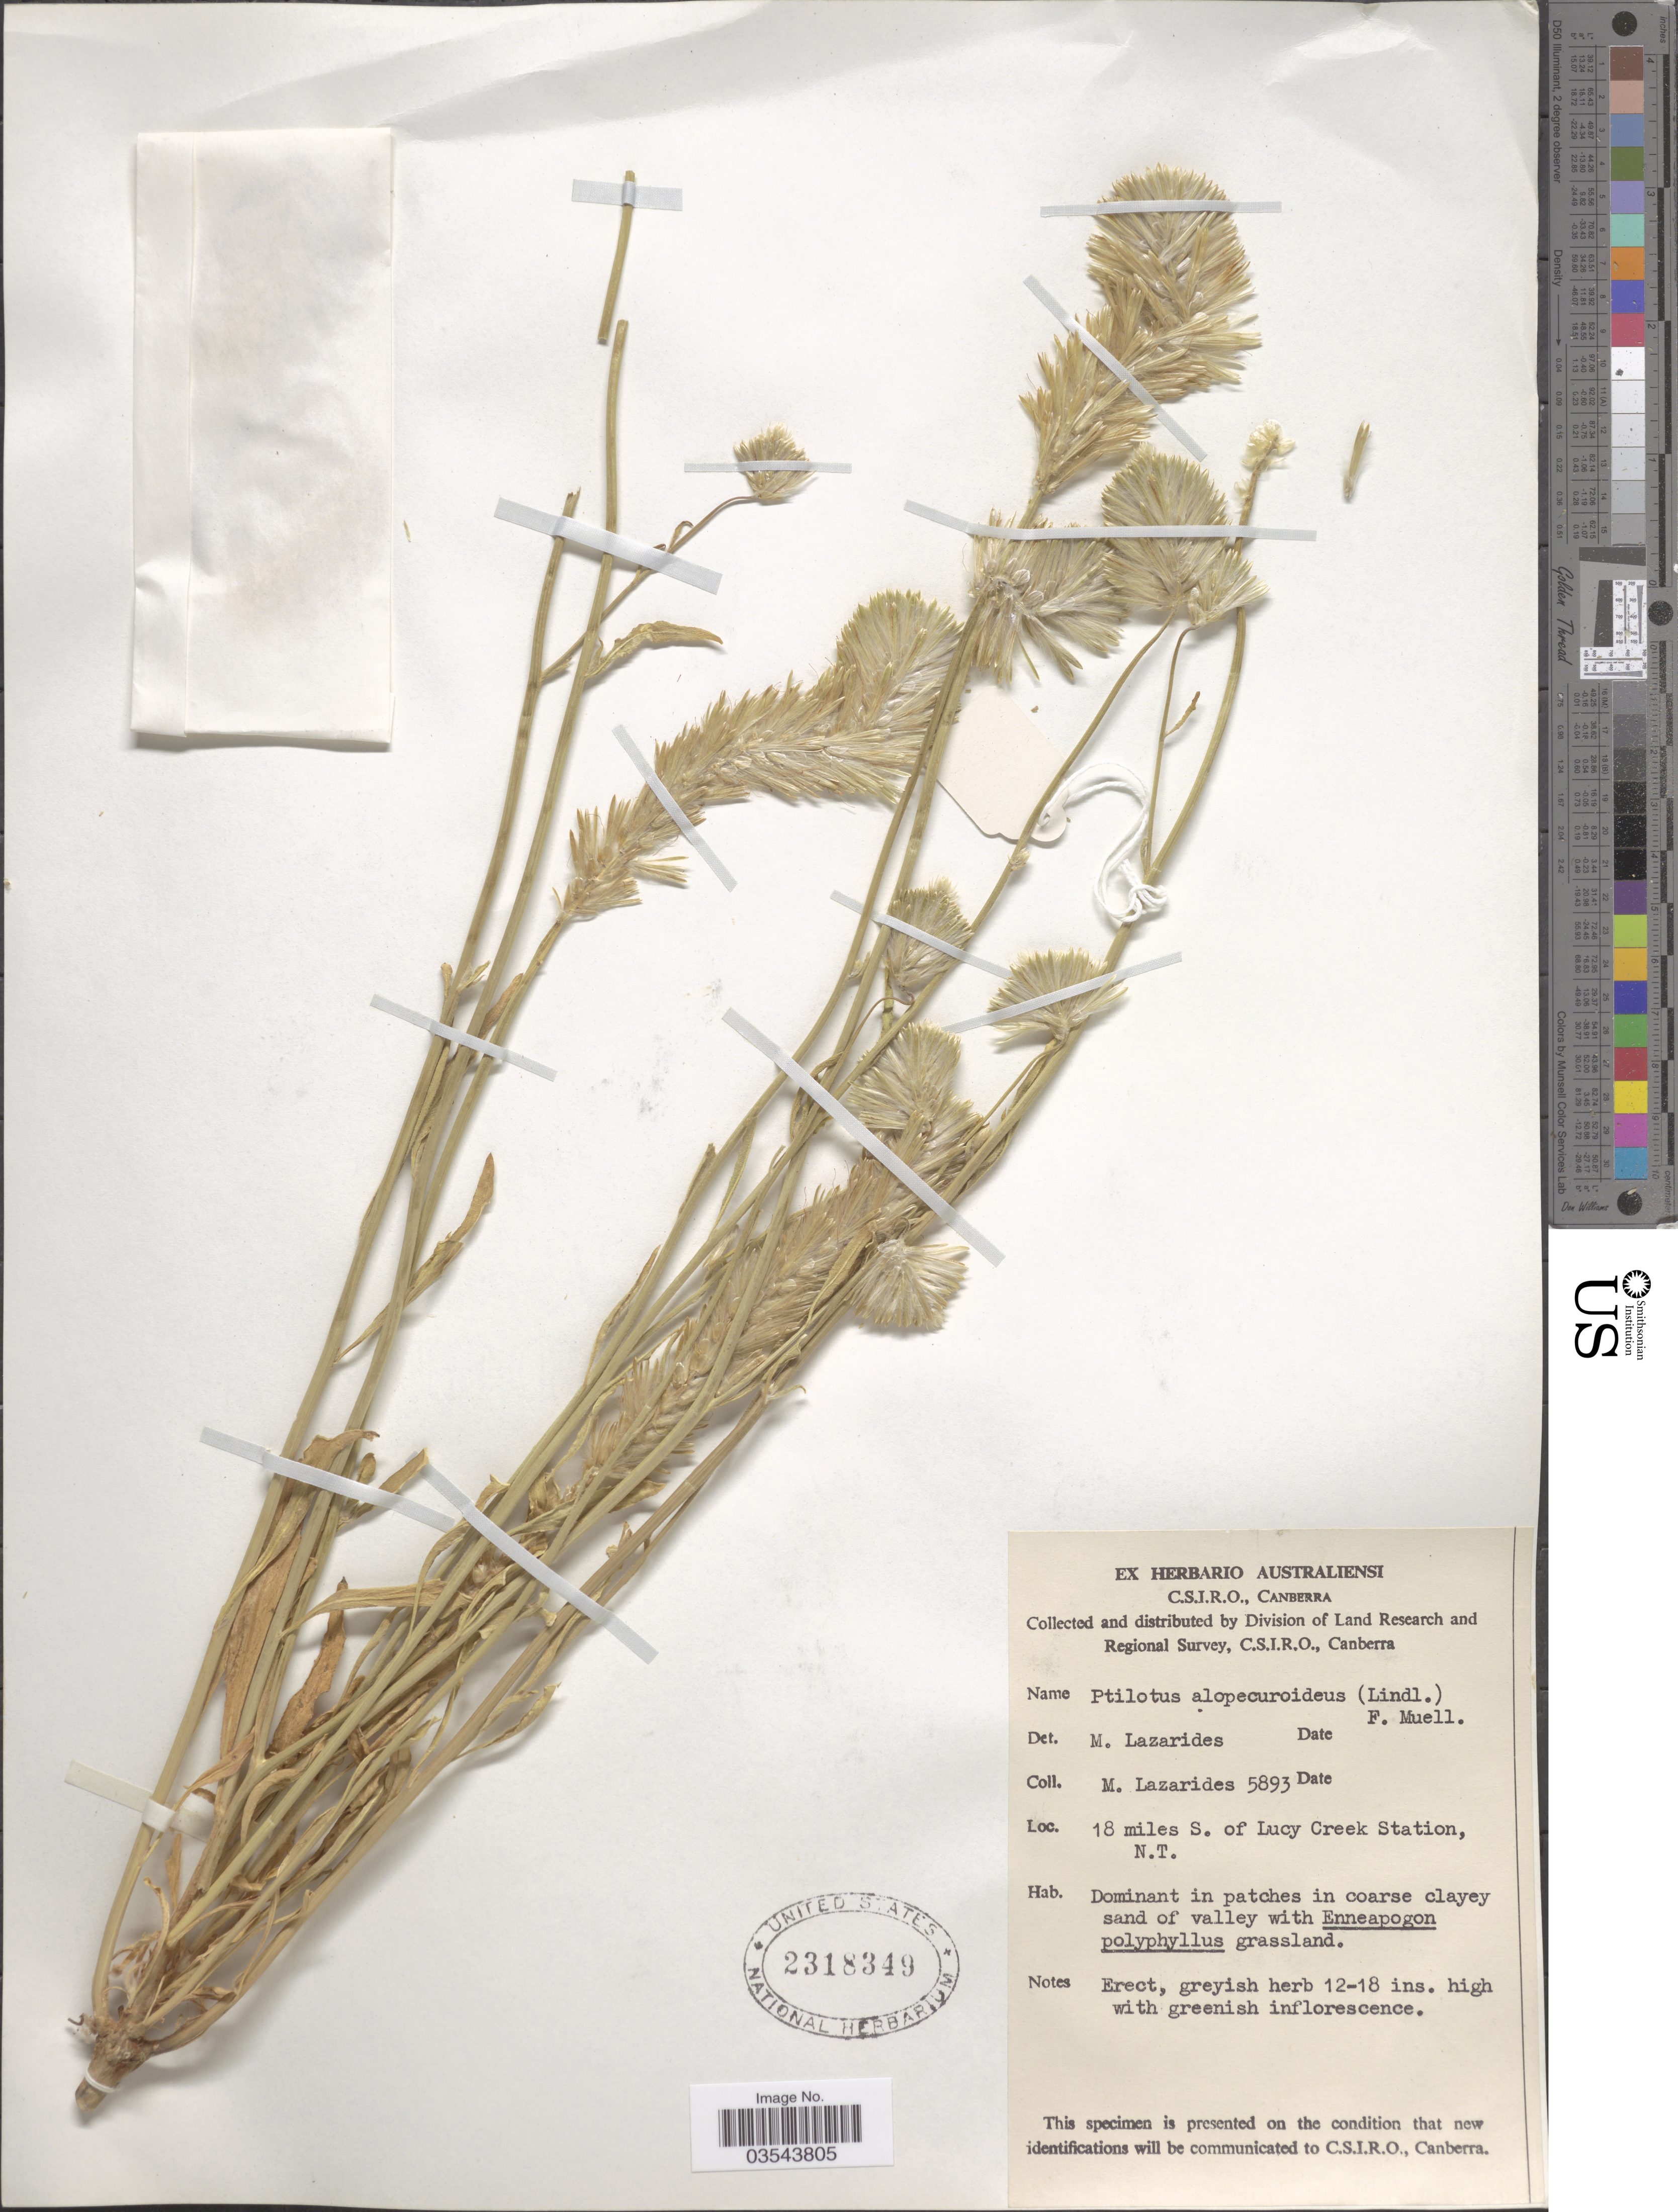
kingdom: Plantae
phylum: Tracheophyta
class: Magnoliopsida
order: Caryophyllales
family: Amaranthaceae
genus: Ptilotus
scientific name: Ptilotus polystachyus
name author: (Gaudich.) F. Muell.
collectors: M. Lazarides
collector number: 5893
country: Australia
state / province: Northern Territory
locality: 18 miles S. of Lucy Creek Station.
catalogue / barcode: US 2318349